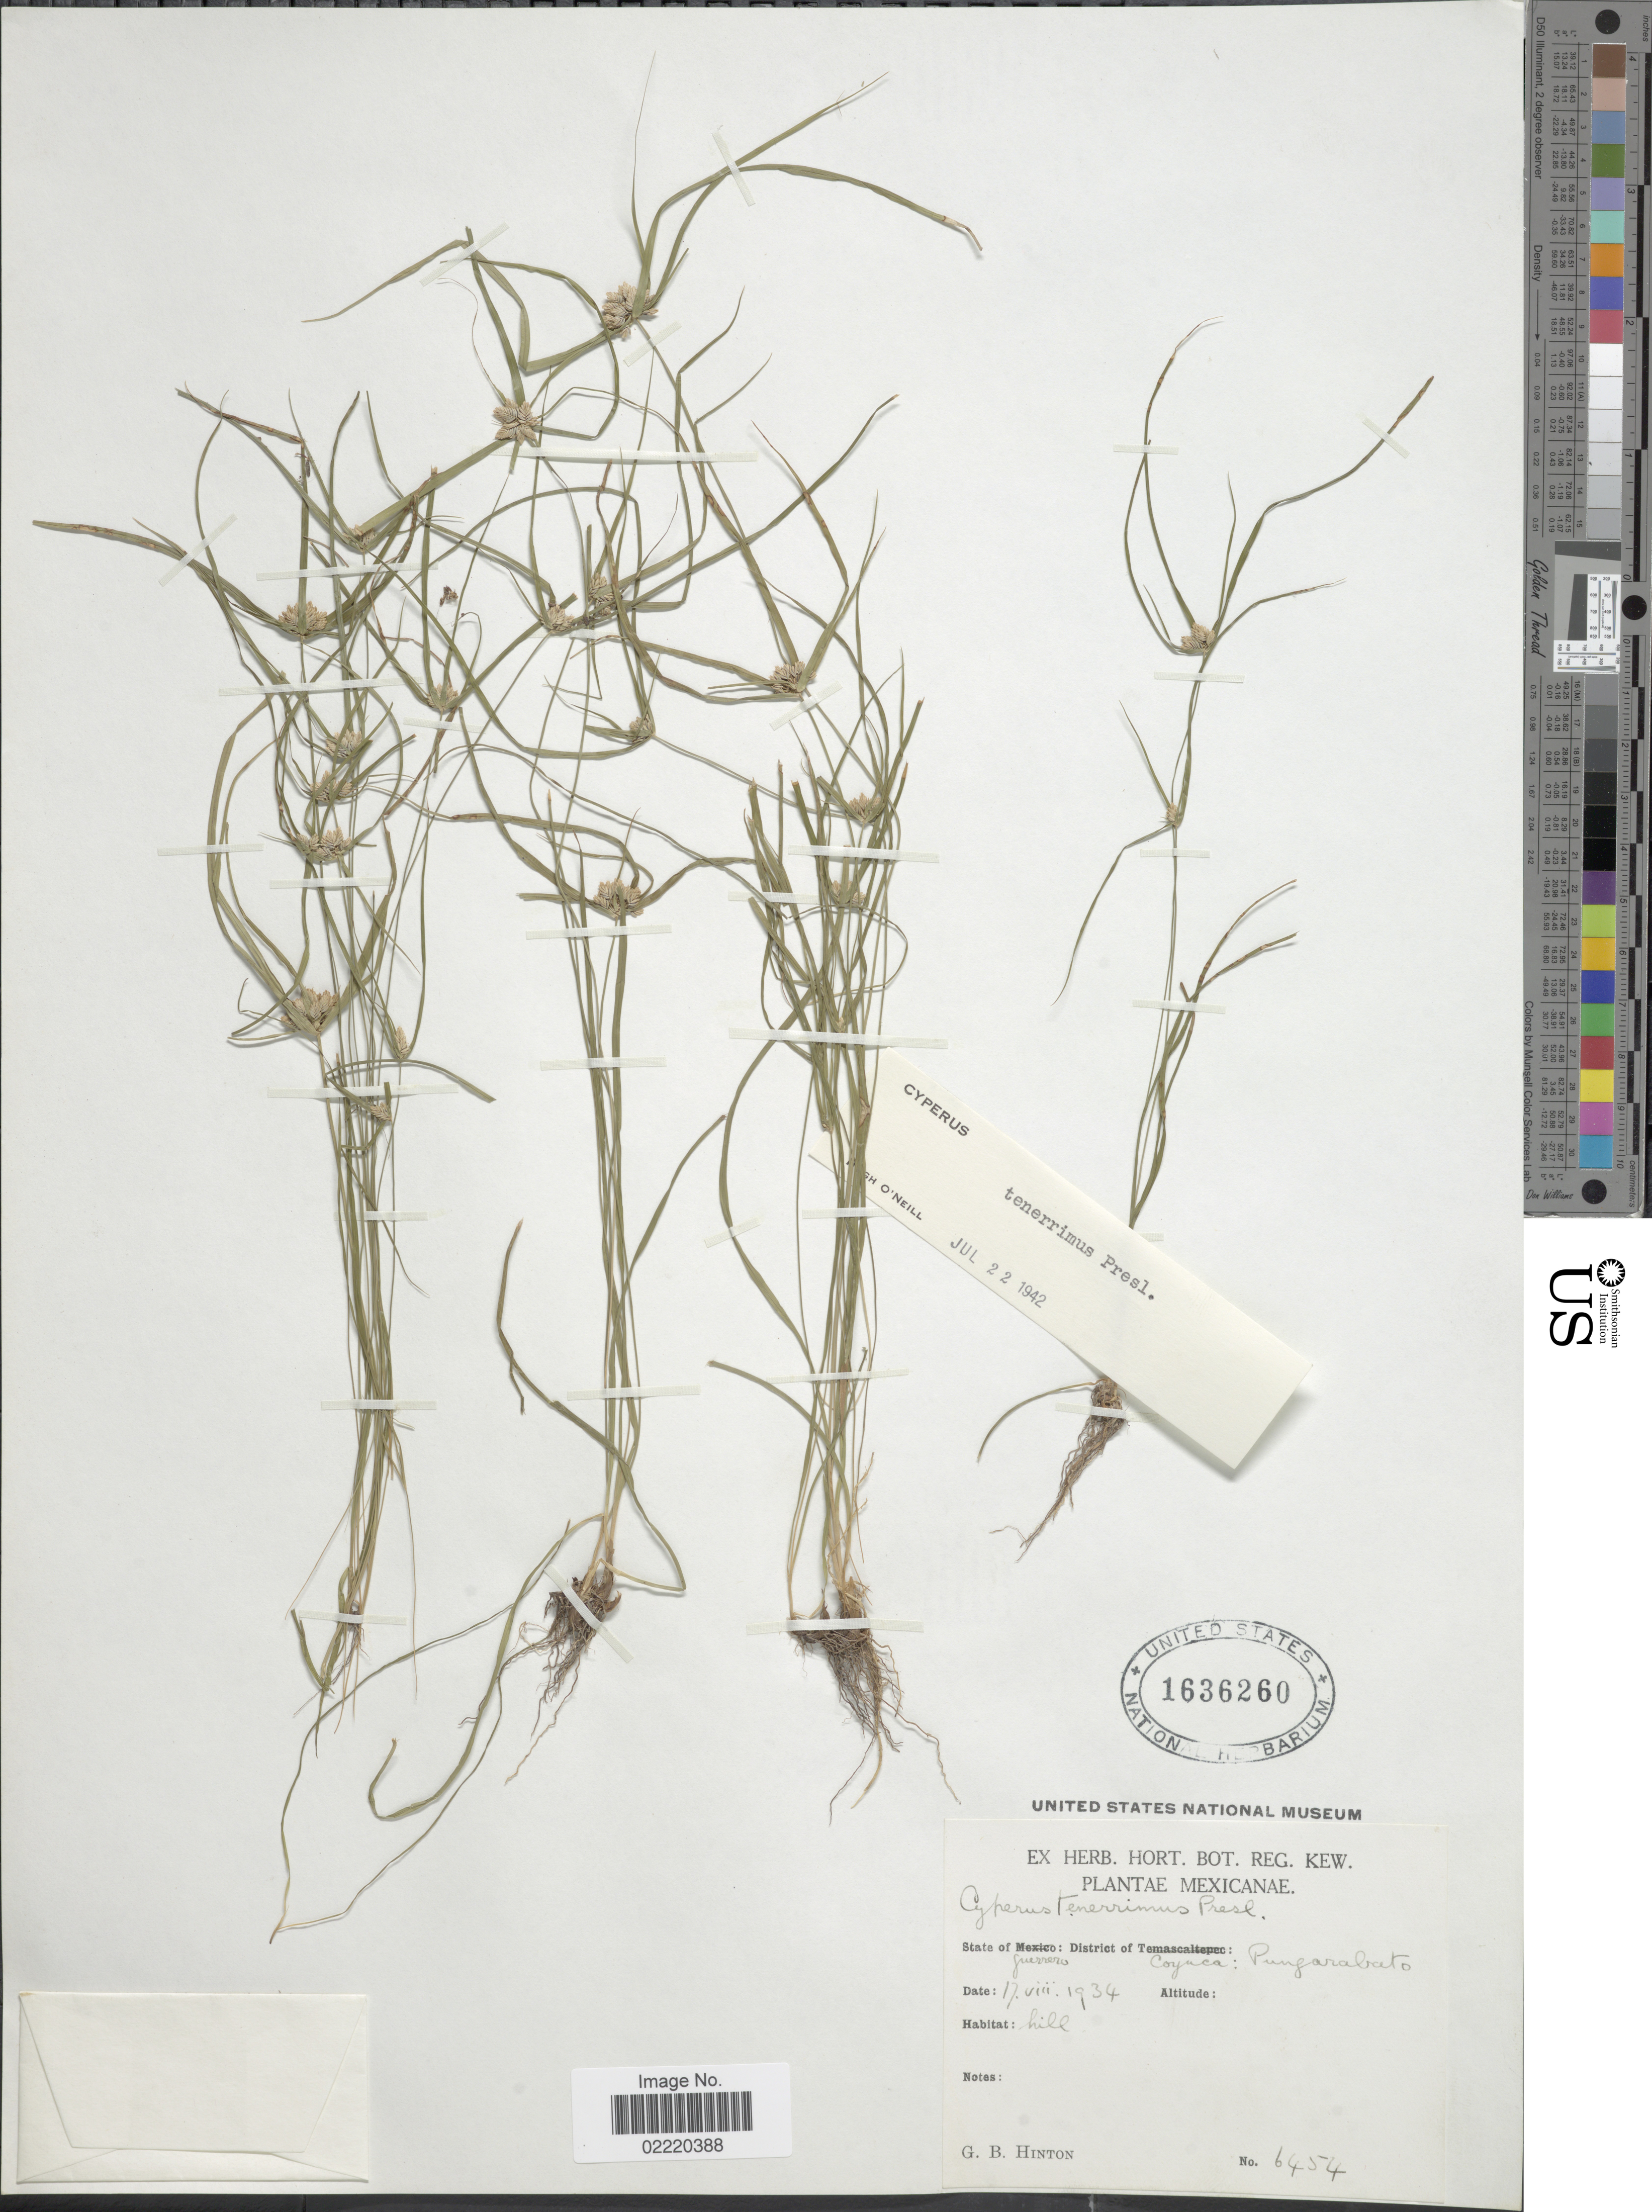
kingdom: Plantae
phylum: Tracheophyta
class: Liliopsida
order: Poales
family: Cyperaceae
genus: Cyperus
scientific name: Cyperus tenerrimus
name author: J. Presl & C. Presl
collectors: G. B. Hinton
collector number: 6454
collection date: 1934-08-17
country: Mexico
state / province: Guerrero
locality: District of Coyuca: Pungarabato.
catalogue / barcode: US 1636260